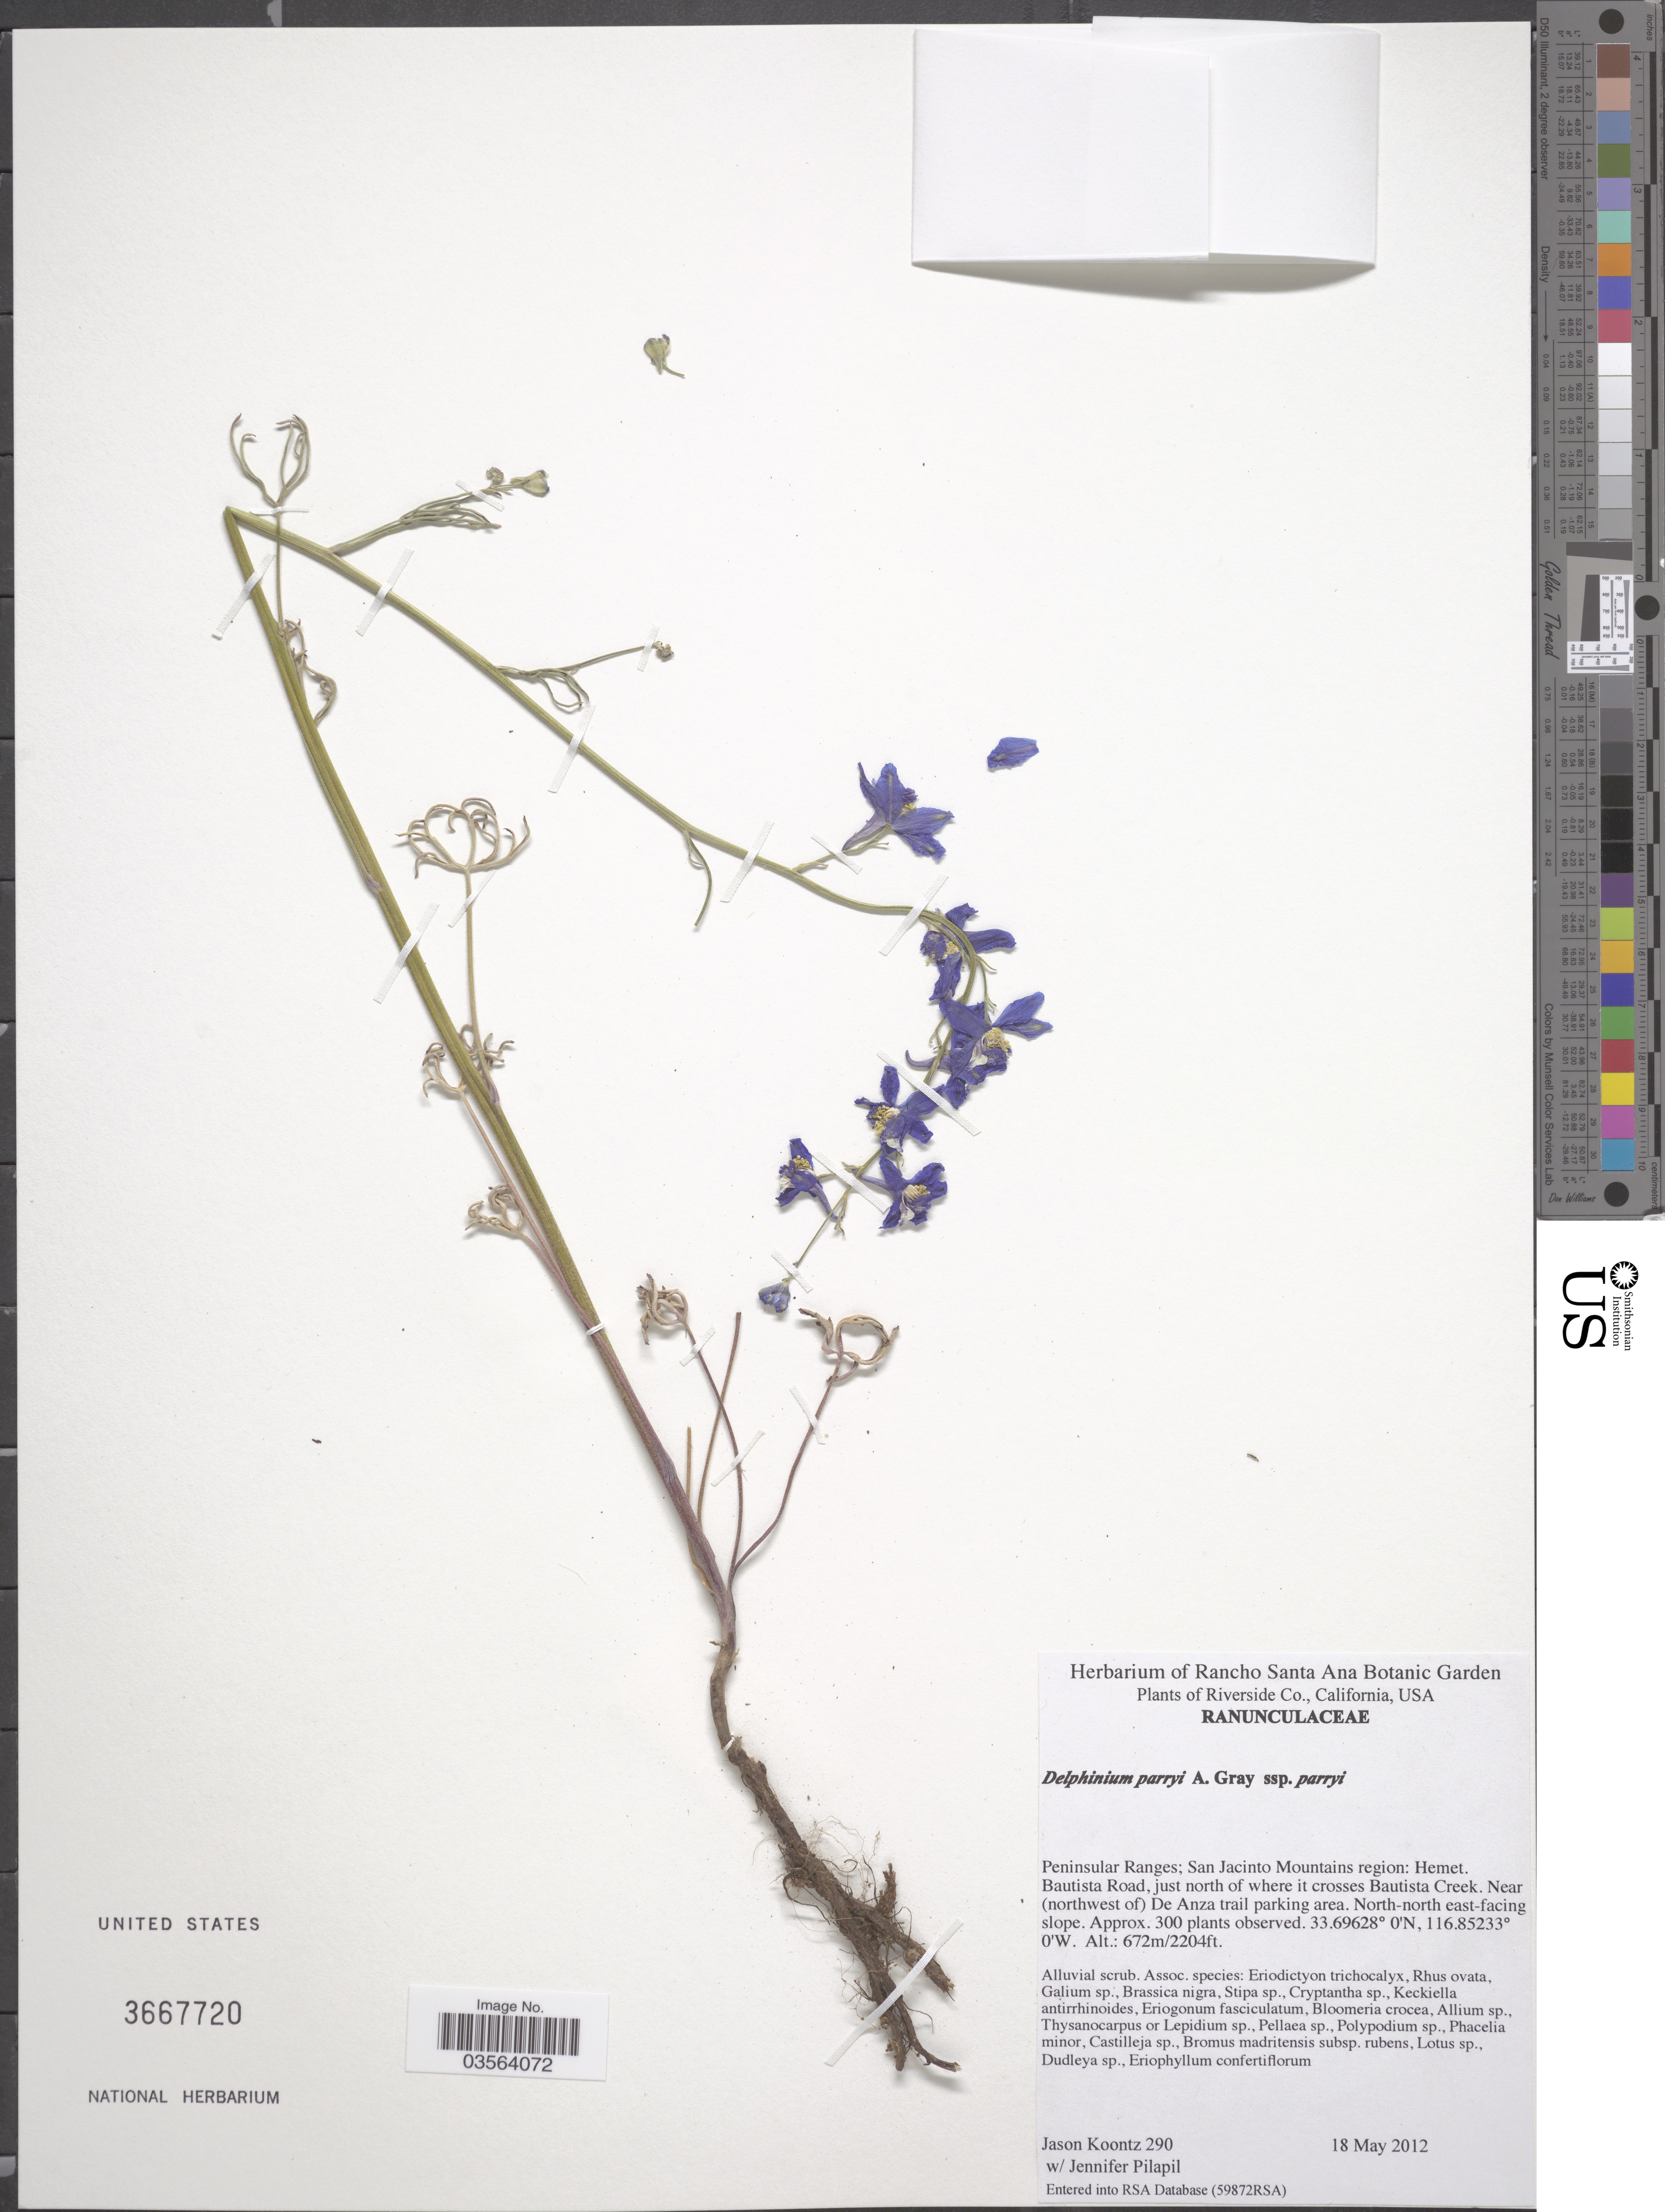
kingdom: Plantae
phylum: Tracheophyta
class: Magnoliopsida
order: Ranunculales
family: Ranunculaceae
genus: Delphinium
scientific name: Delphinium parryi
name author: A. Gray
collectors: J. Koontz & J. Pilapil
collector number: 290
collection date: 2012-05-18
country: United States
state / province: California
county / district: Riverside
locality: Riverside Co. Peninsular Ranges; San Jacinto Mountains region: Hemet. Bautista Road, just north of where it crosses Bautista Creek, Near (northwest of) De Anza trail parking area. North-north east-facing slope.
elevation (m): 672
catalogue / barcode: US 3667720